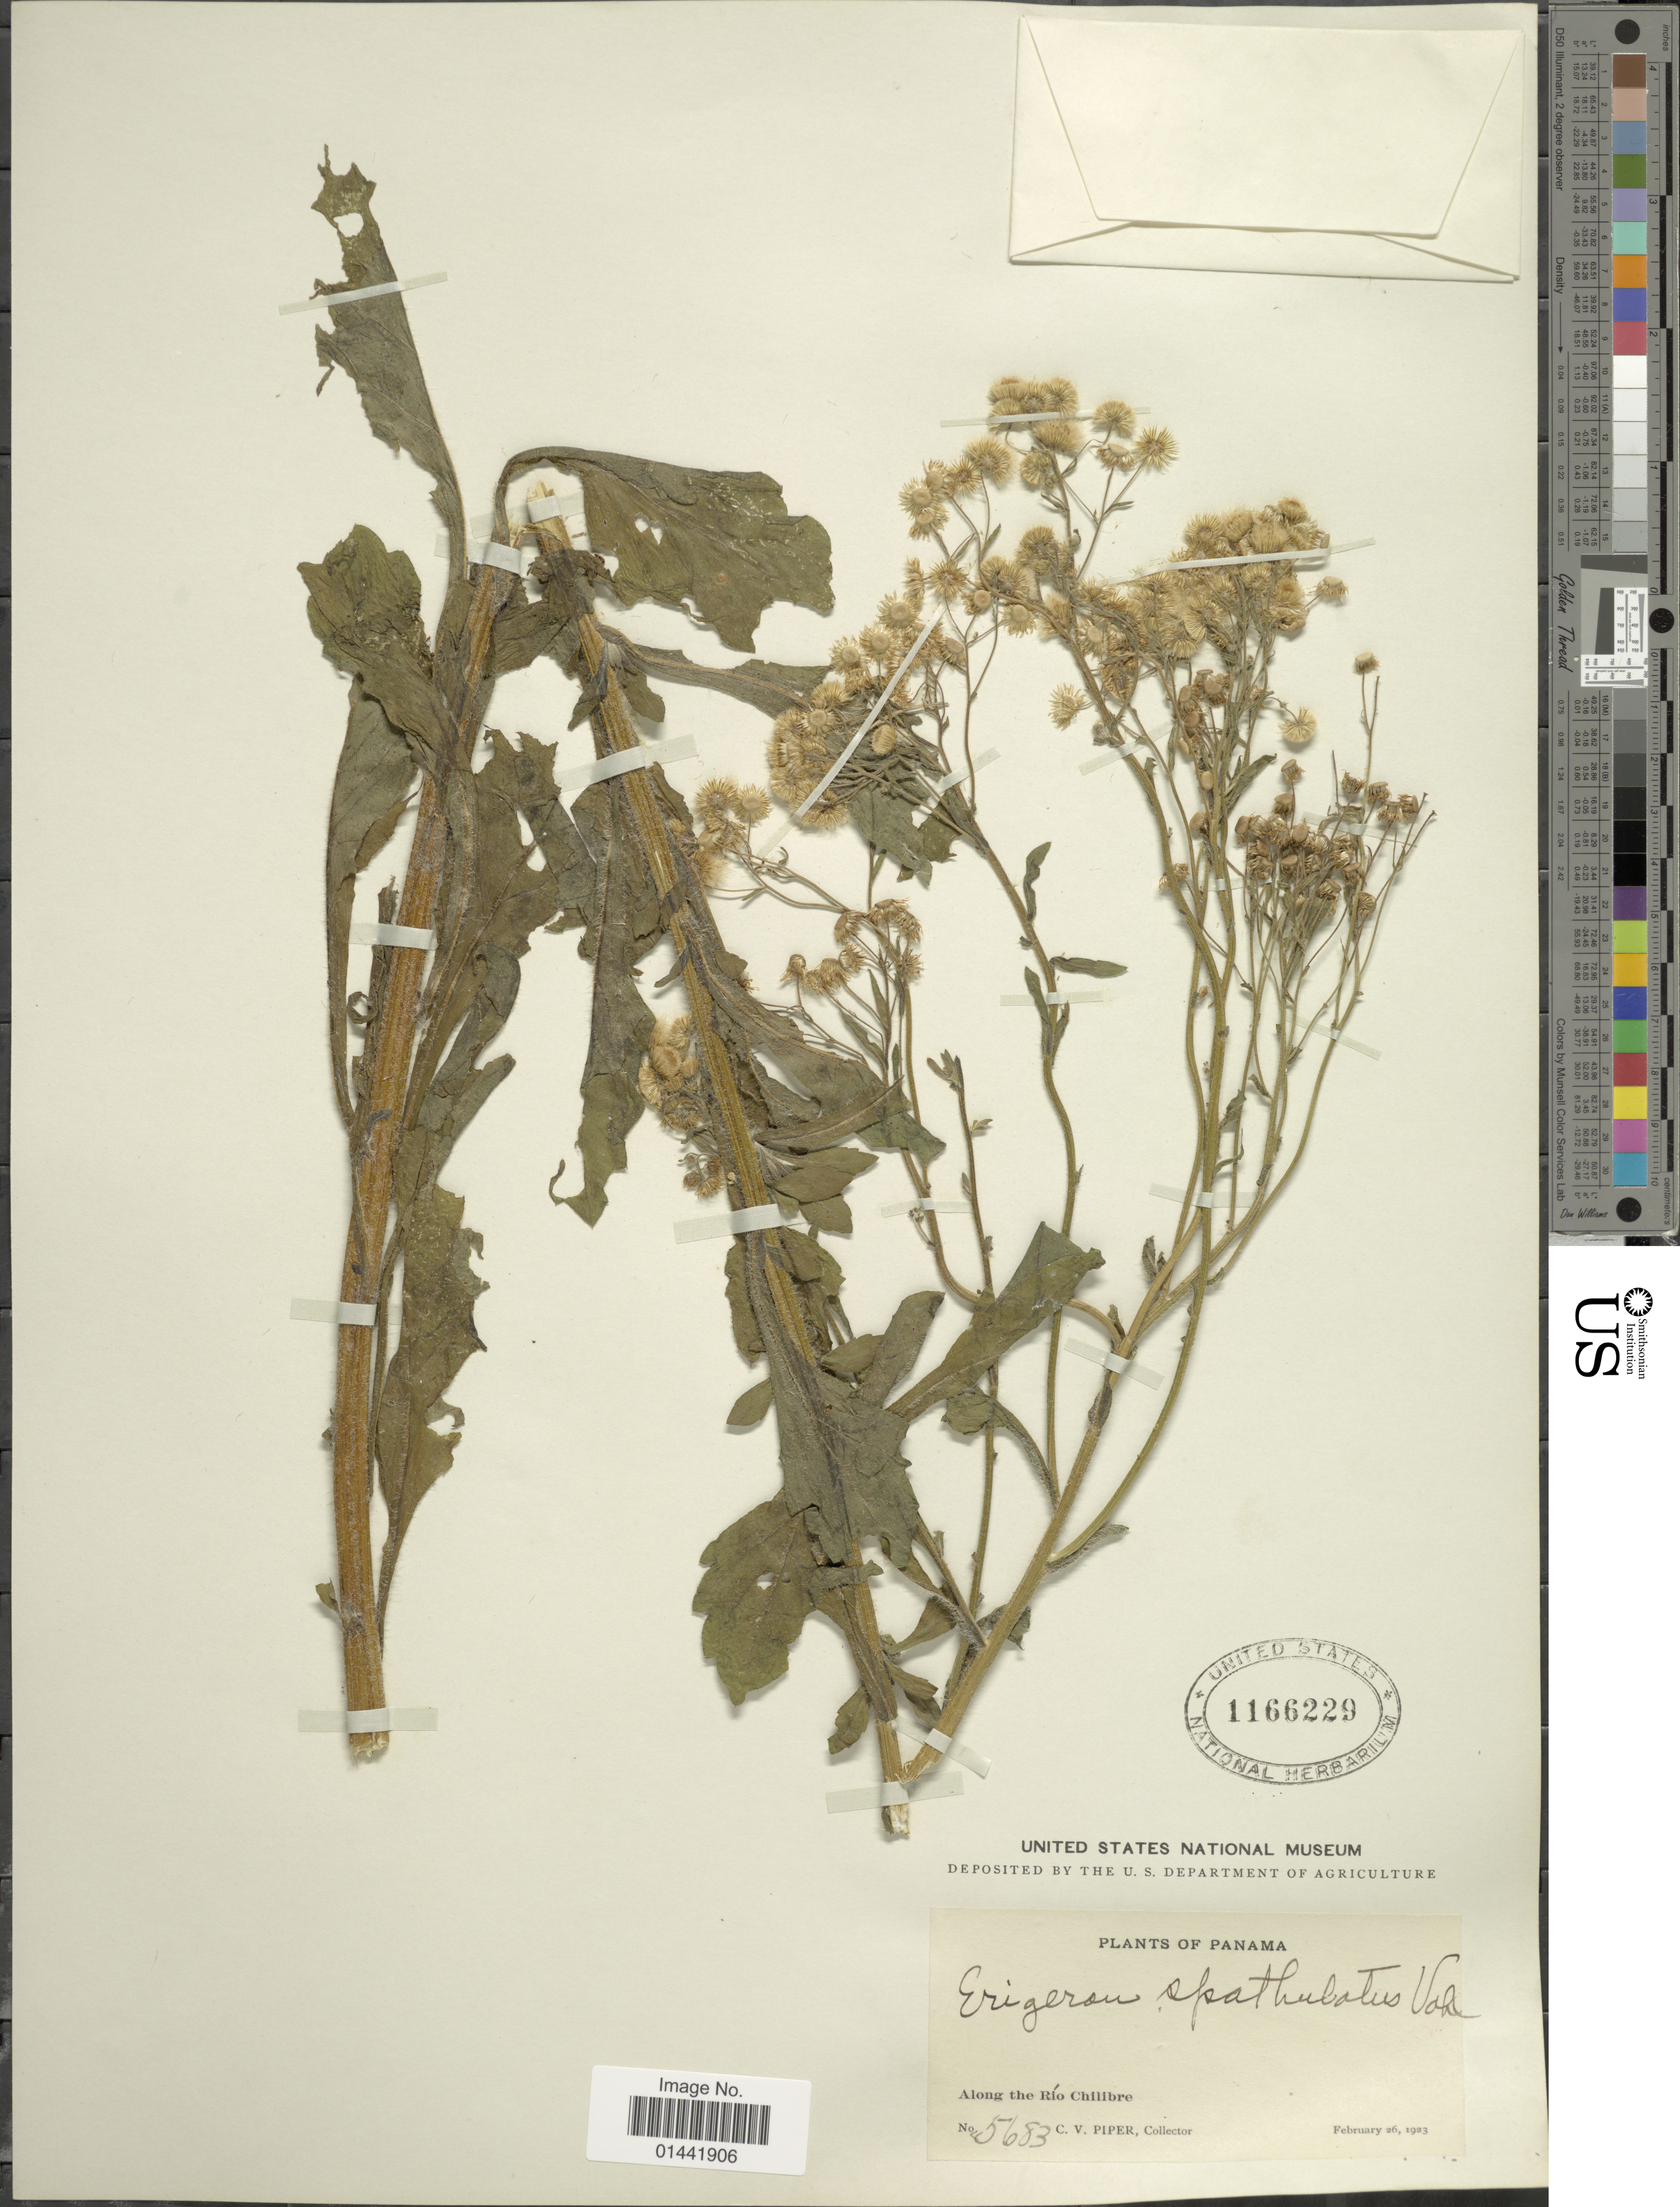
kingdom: Plantae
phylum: Tracheophyta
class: Magnoliopsida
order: Asterales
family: Asteraceae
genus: Erigeron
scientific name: Erigeron spathulatus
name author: Vahl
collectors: C. V. Piper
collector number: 5683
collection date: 1923-02-26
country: Panama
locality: Along the Río Chilibre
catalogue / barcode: US 1166229